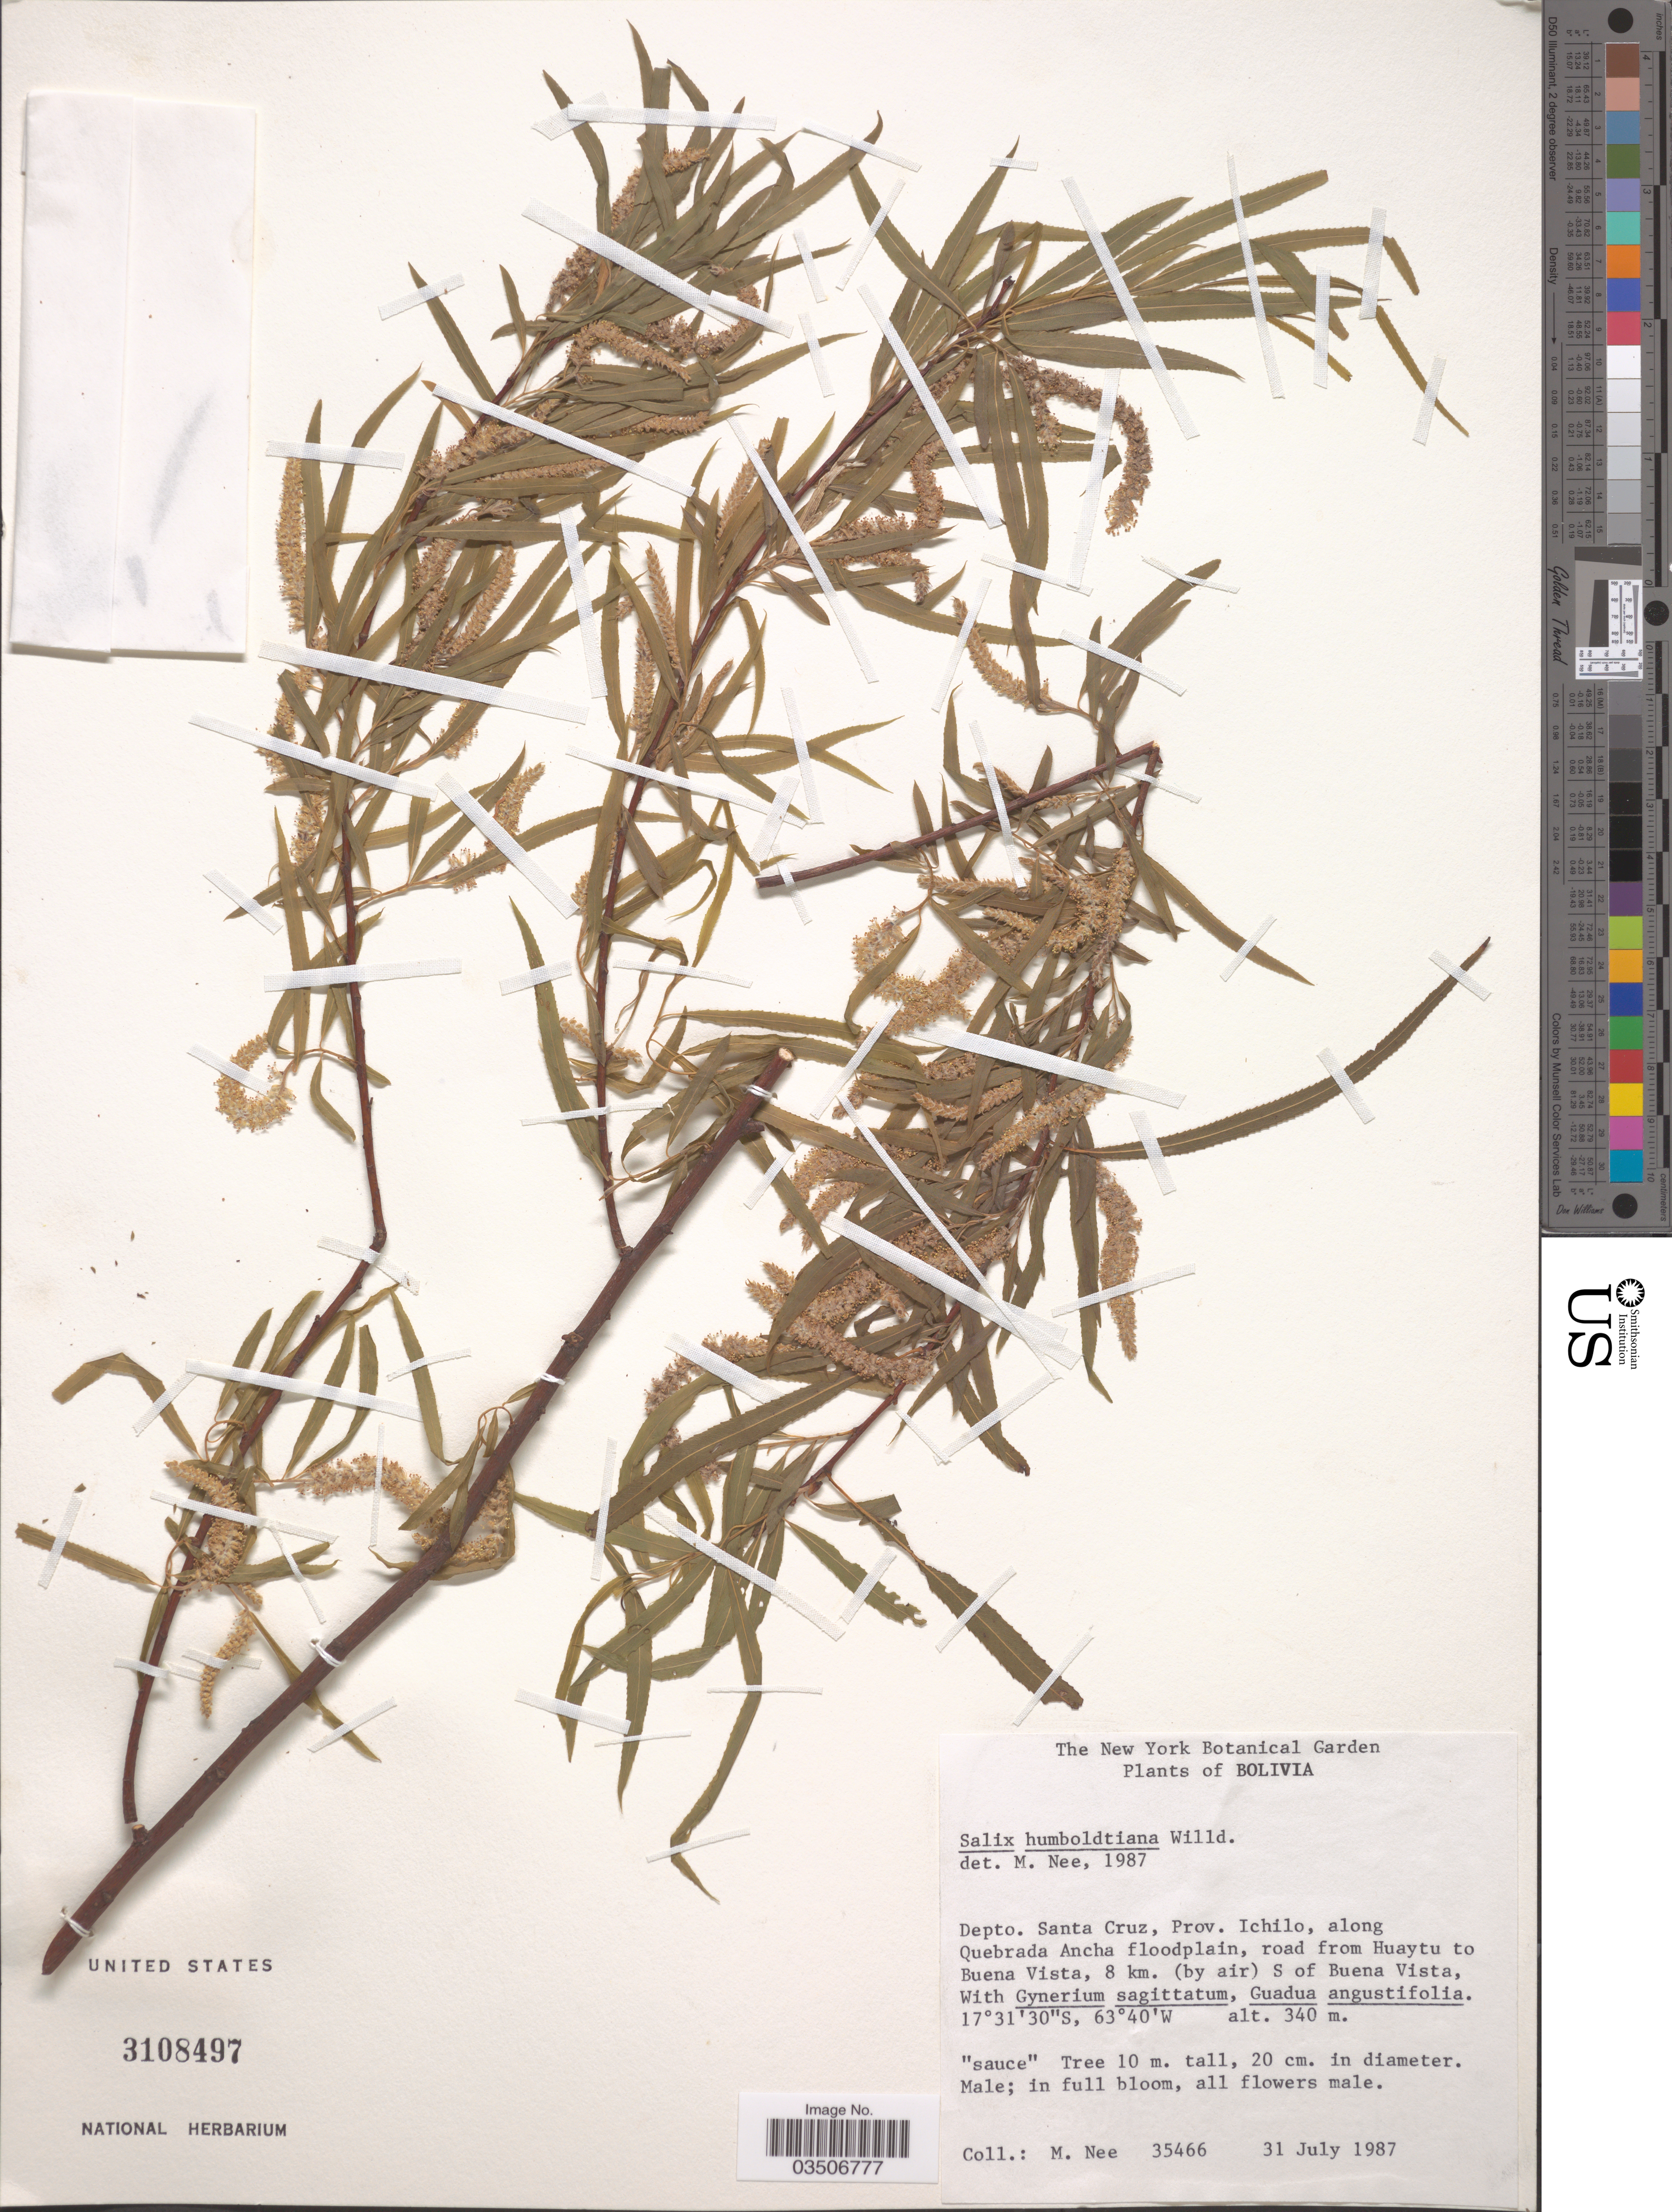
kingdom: Plantae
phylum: Tracheophyta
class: Magnoliopsida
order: Malpighiales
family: Salicaceae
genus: Salix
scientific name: Salix humboldtiana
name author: Willd.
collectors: M. Nee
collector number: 35466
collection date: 1987-07-31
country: Bolivia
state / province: Santa Cruz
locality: Depto. Santa Cruz, Prov. Ichilo, along Quebrada Ancha floodplain, road from Huaytu to Buena Vista, 8 km. (by air) S of Buena Vista.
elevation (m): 340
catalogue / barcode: US 3108497